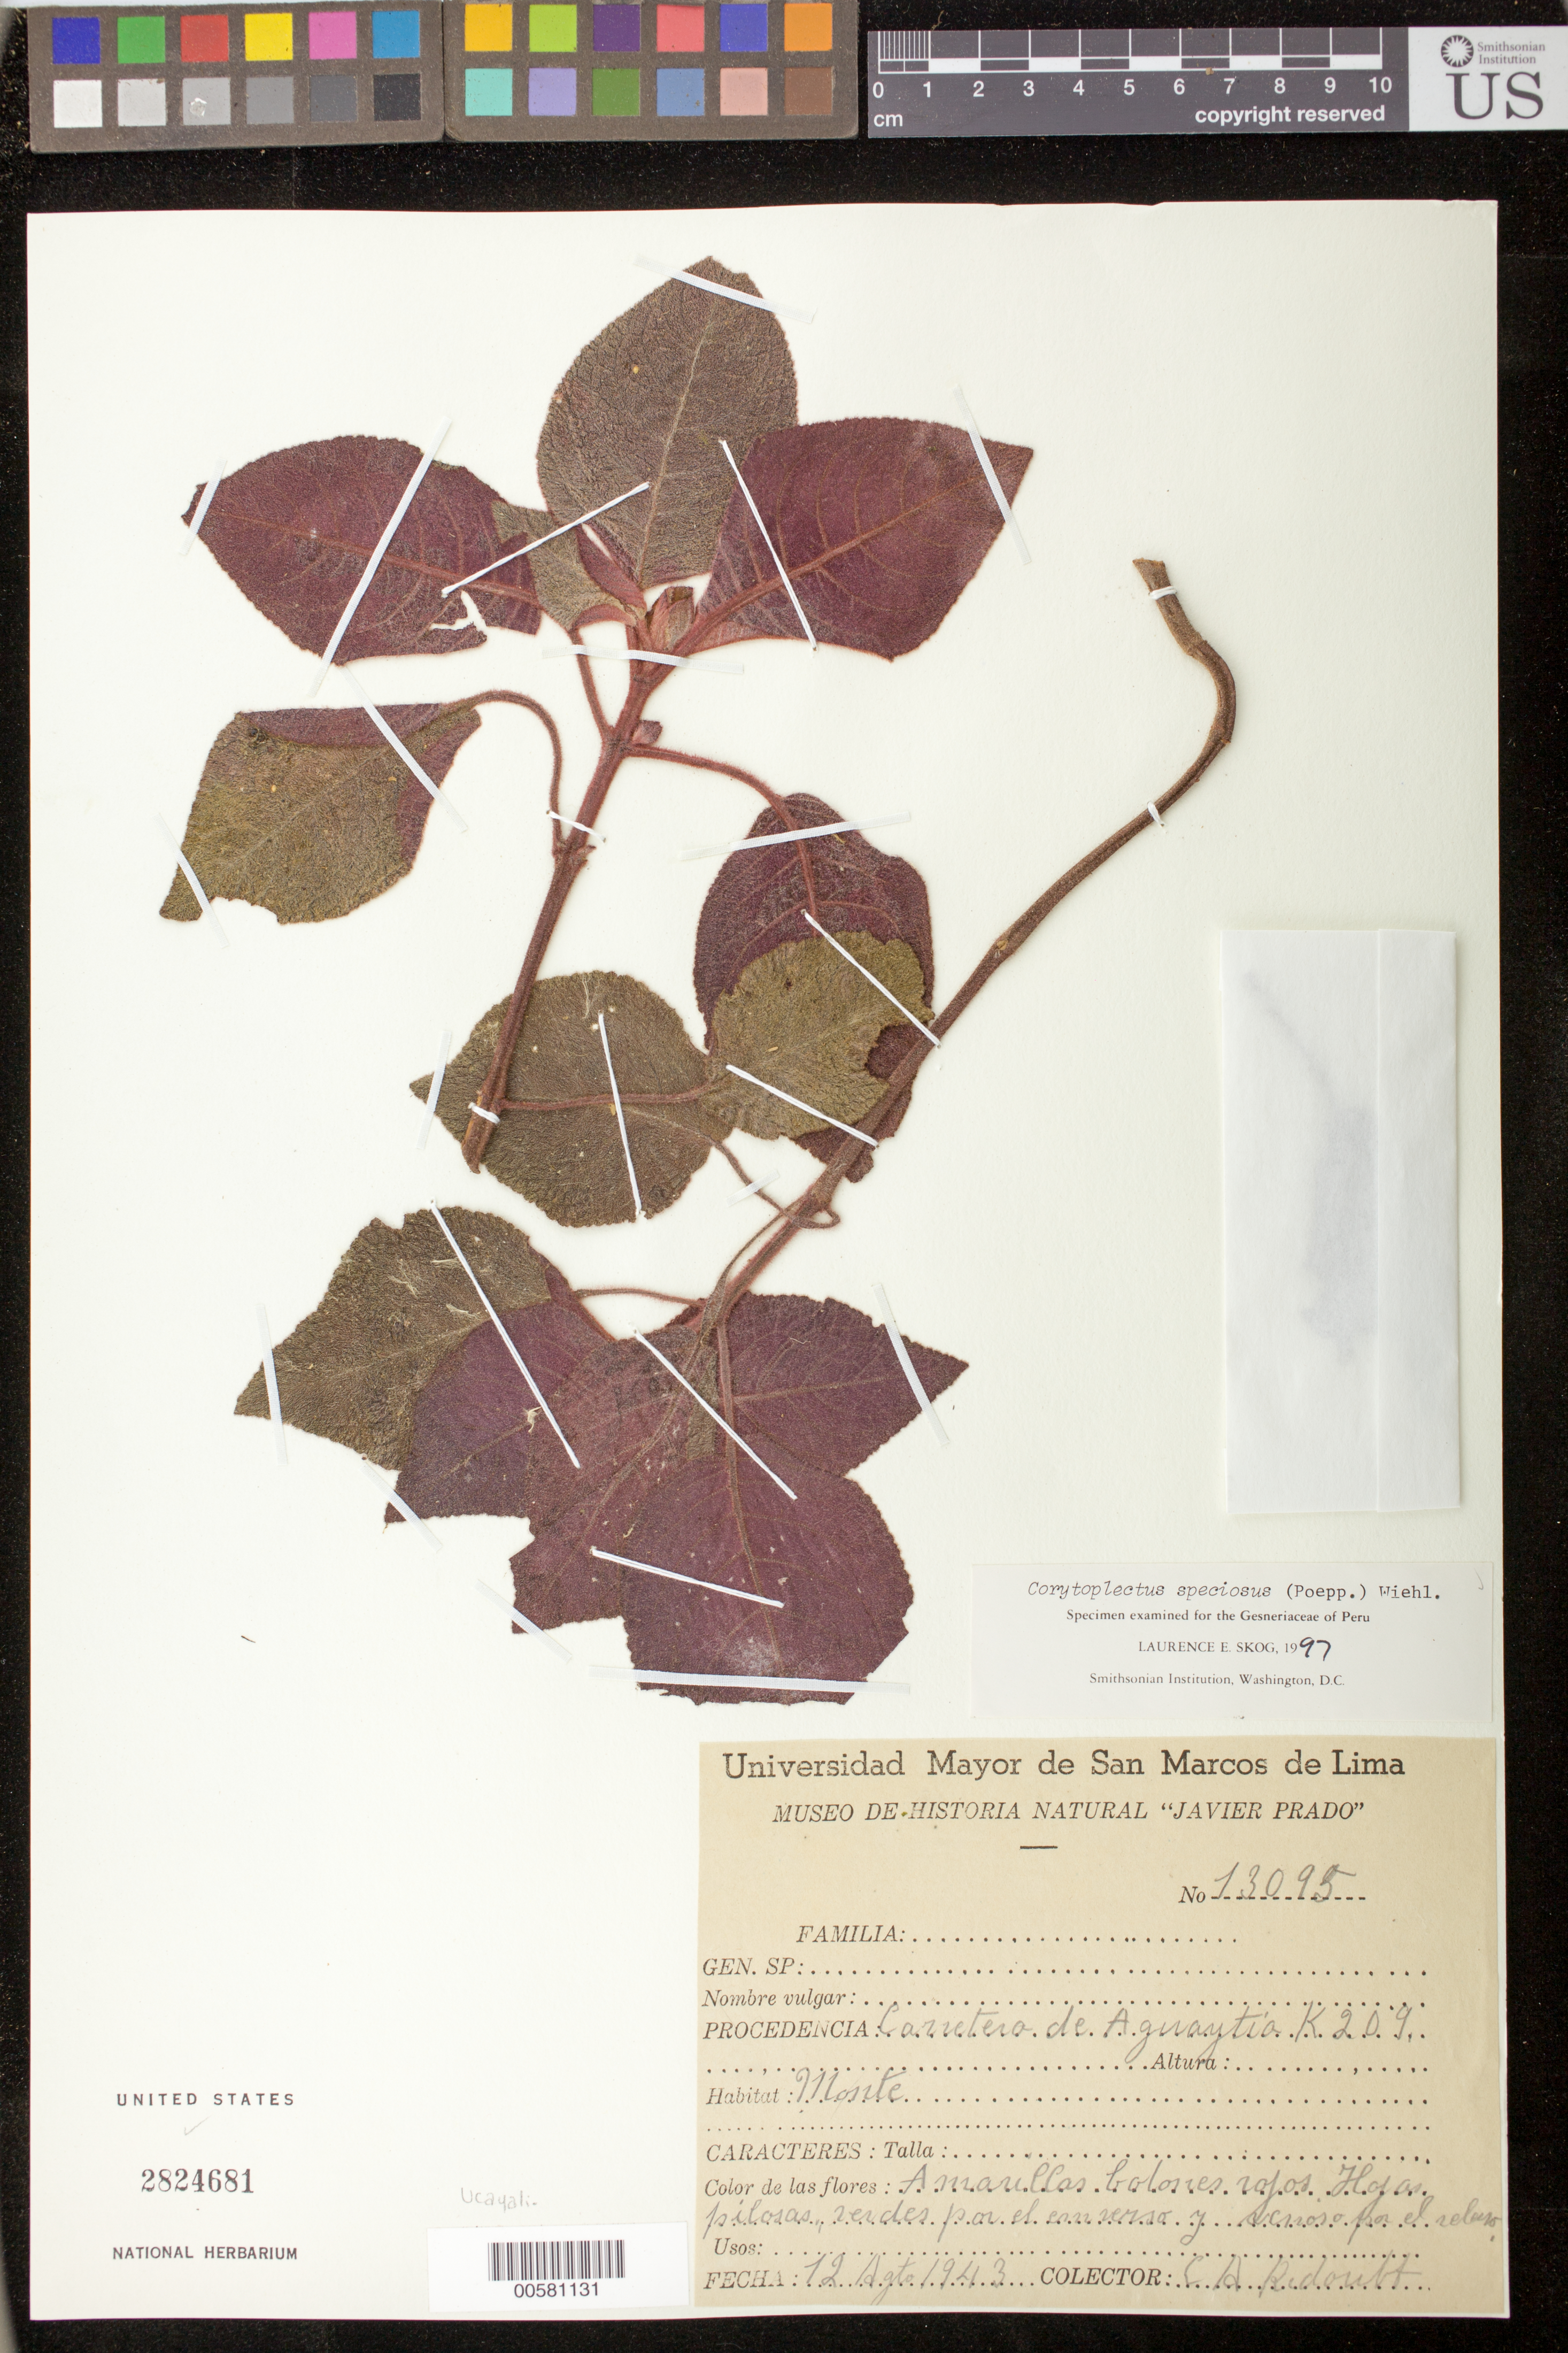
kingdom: Plantae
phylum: Tracheophyta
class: Magnoliopsida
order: Lamiales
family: Gesneriaceae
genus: Corytoplectus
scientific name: Corytoplectus speciosus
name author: (Poepp.) Wiehler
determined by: Skog, Laurence E.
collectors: C. Ridoutt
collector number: USM 13095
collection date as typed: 12 Aug 1943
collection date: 1943-08-12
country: Peru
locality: Carretera de Aguaytia K 209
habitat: Monte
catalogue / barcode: US 2824681